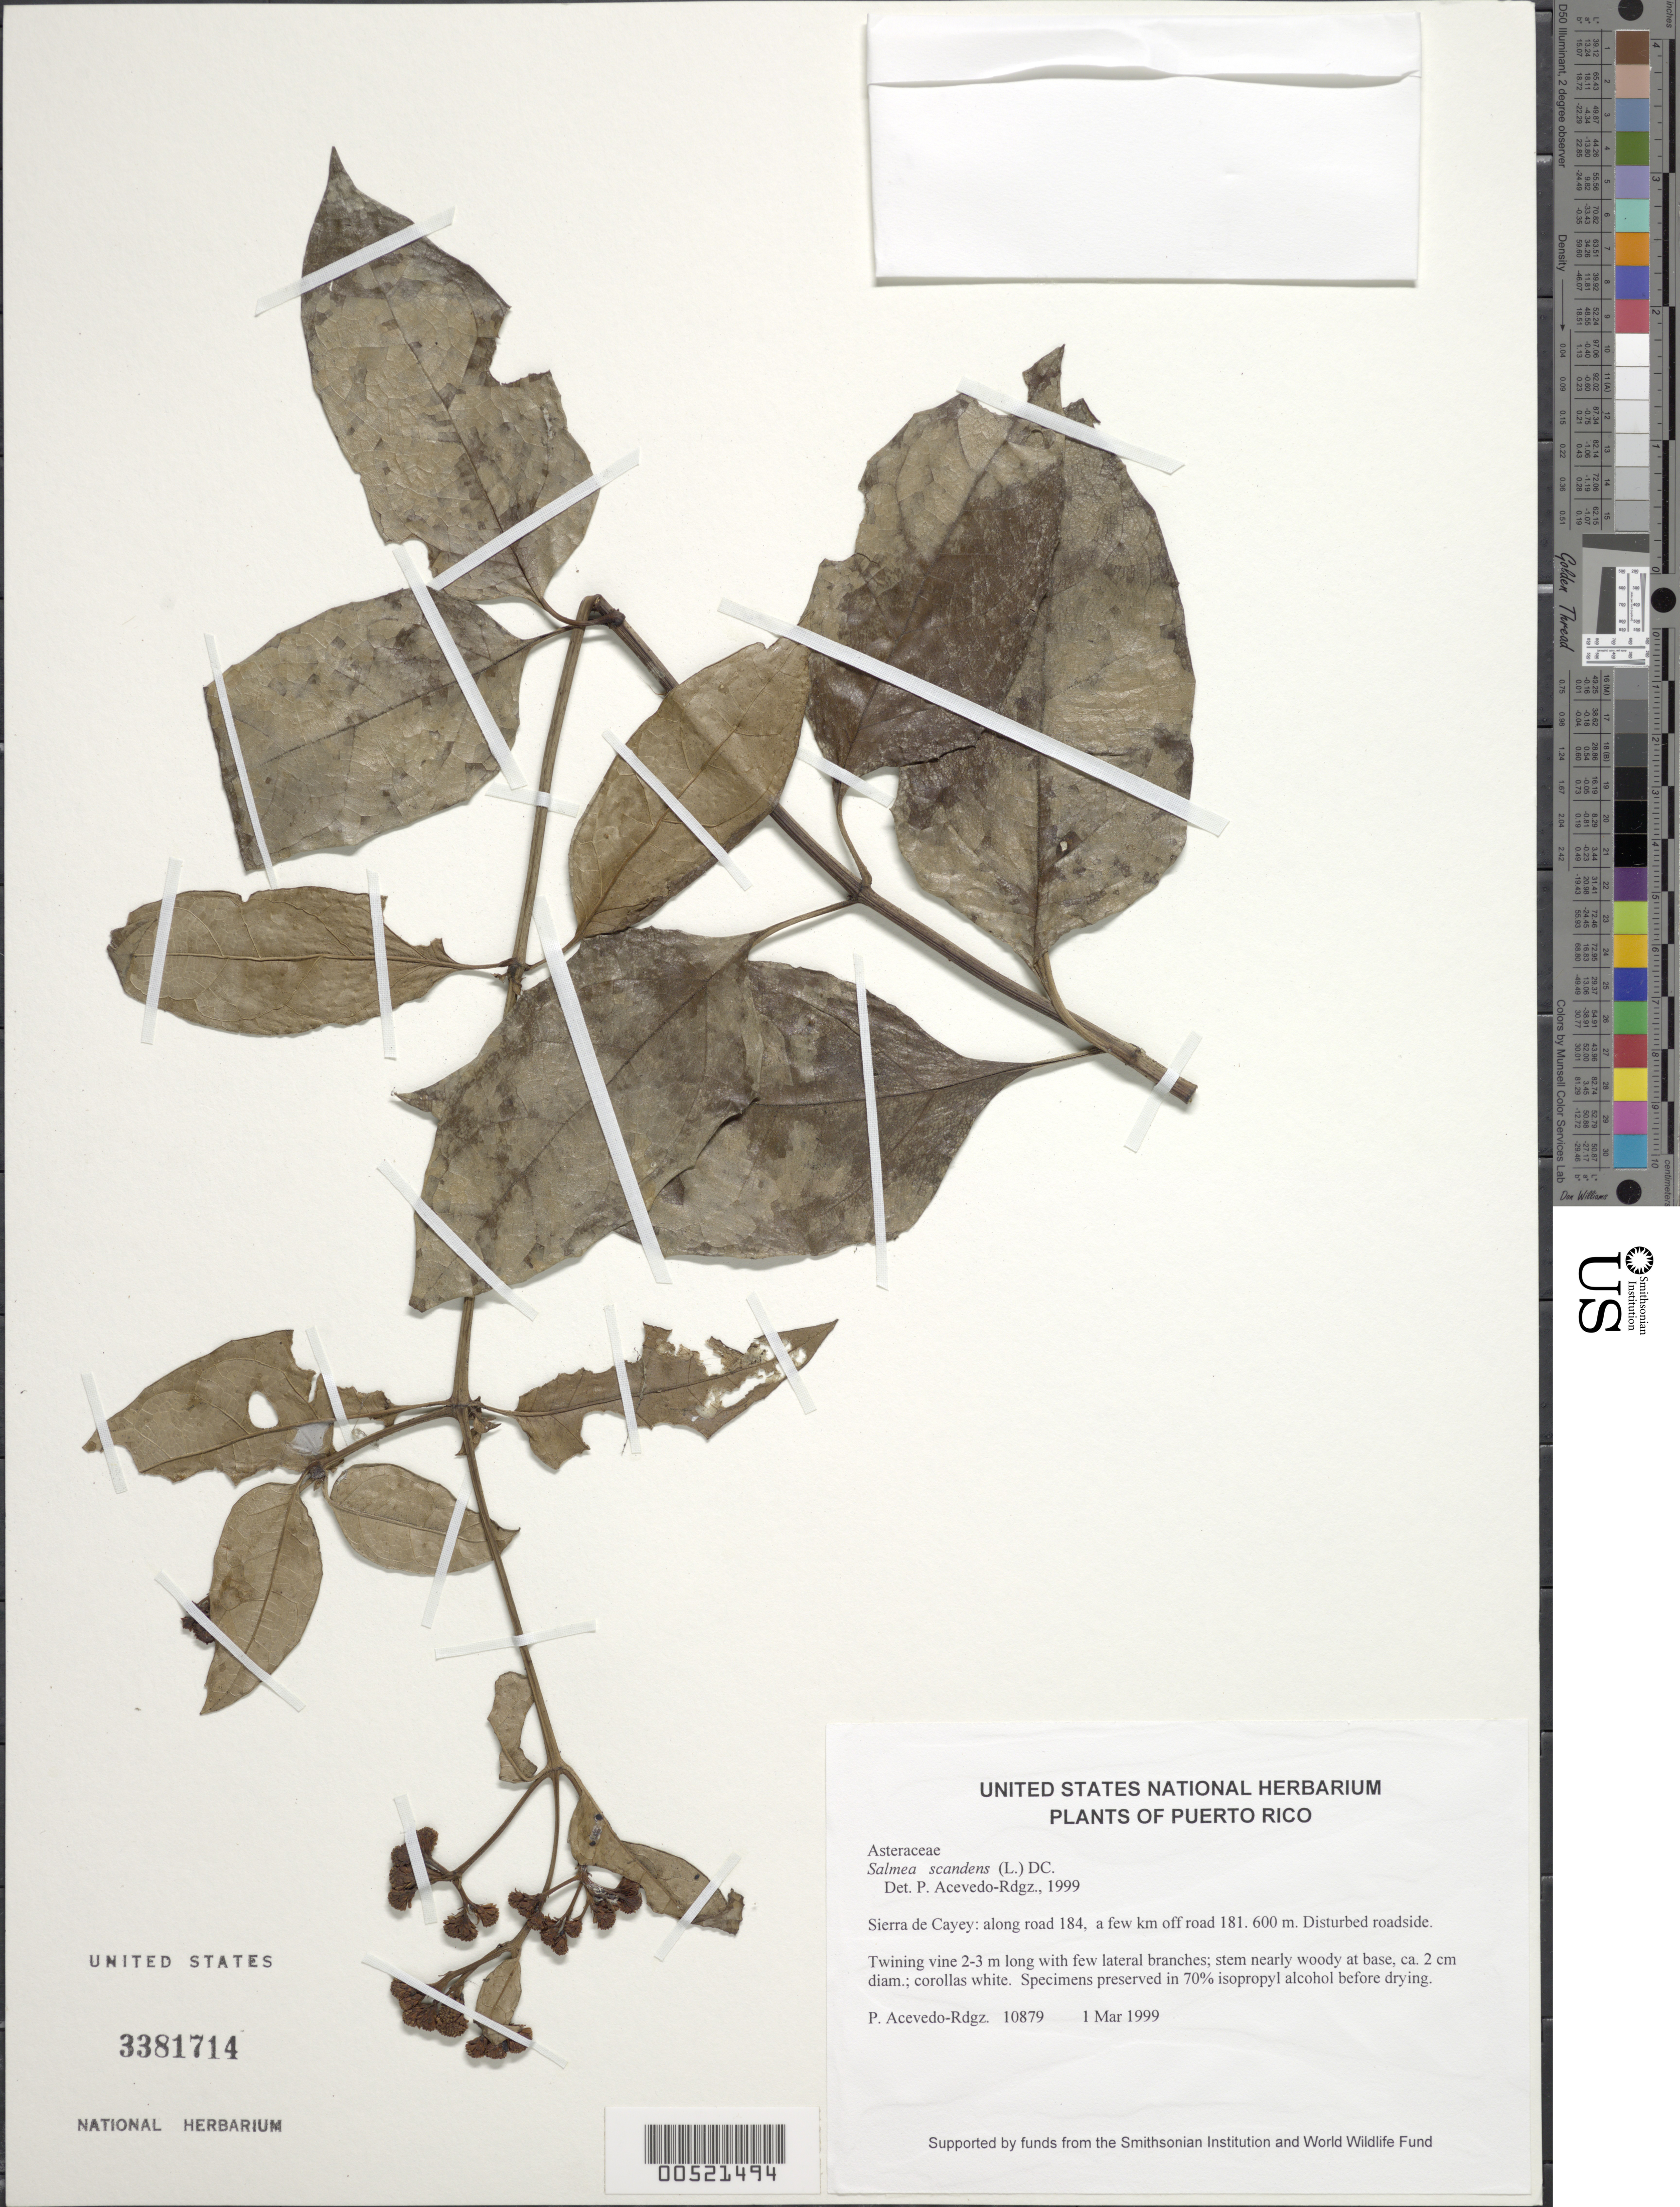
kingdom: Plantae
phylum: Tracheophyta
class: Magnoliopsida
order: Asterales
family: Asteraceae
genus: Salmea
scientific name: Salmea scandens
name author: (L.) DC.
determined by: Acevedo-Rodríguez, P., (BOT), Smithsonian Institution - National Museum of Natural History (UNITED STATES)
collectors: P. Acevedo-Rodr.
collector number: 10879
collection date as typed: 01 Mar 1999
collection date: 1999-03-01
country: Puerto Rico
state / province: San Lorenzo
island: Puerto Rico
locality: Sierra de Cayey; along road 184, a few km off road 181.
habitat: Disturbed roadside.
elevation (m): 600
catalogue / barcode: US 3381714